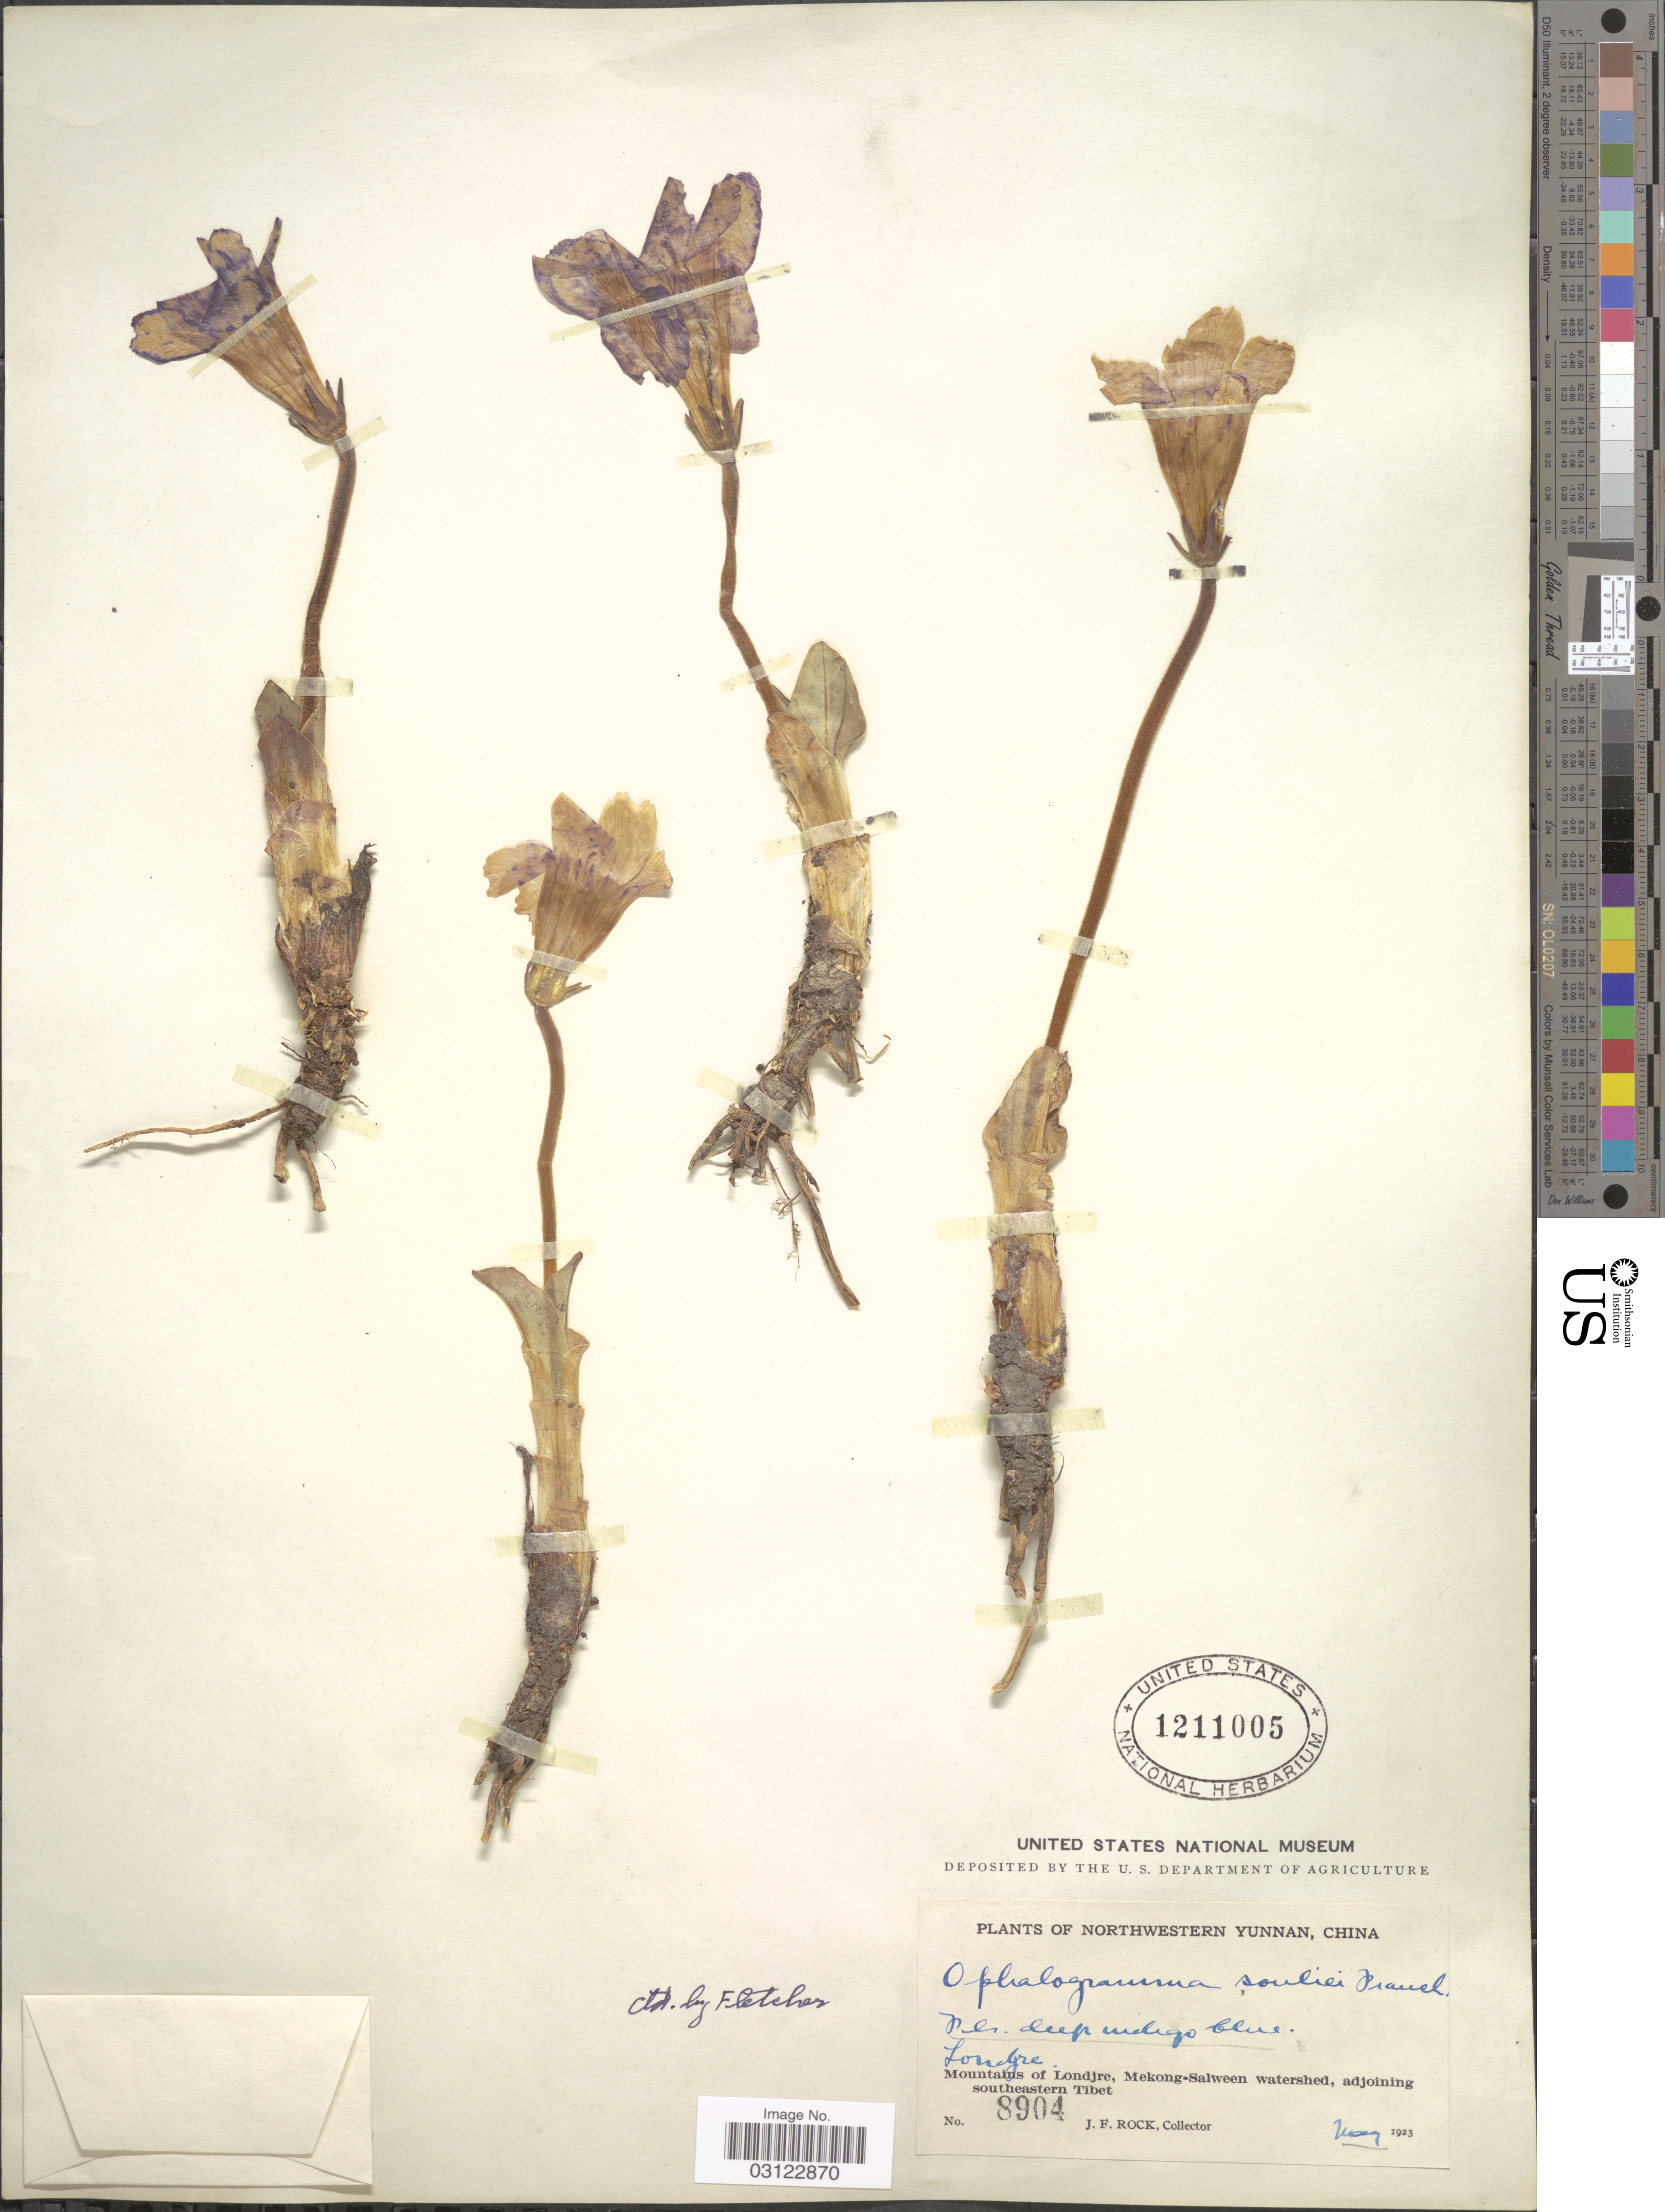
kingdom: Plantae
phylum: Tracheophyta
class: Magnoliopsida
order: Ericales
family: Primulaceae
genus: Omphalogramma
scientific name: Omphalogramma souliei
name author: Franch.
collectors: J. Rock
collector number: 8904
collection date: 1923-05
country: China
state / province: Yunnan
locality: Northwestern Yunnan. Londjre. Mountains of Londjre, Mekong-Salween watershed, adjoining southeastern Tibet.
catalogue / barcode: US 1211005